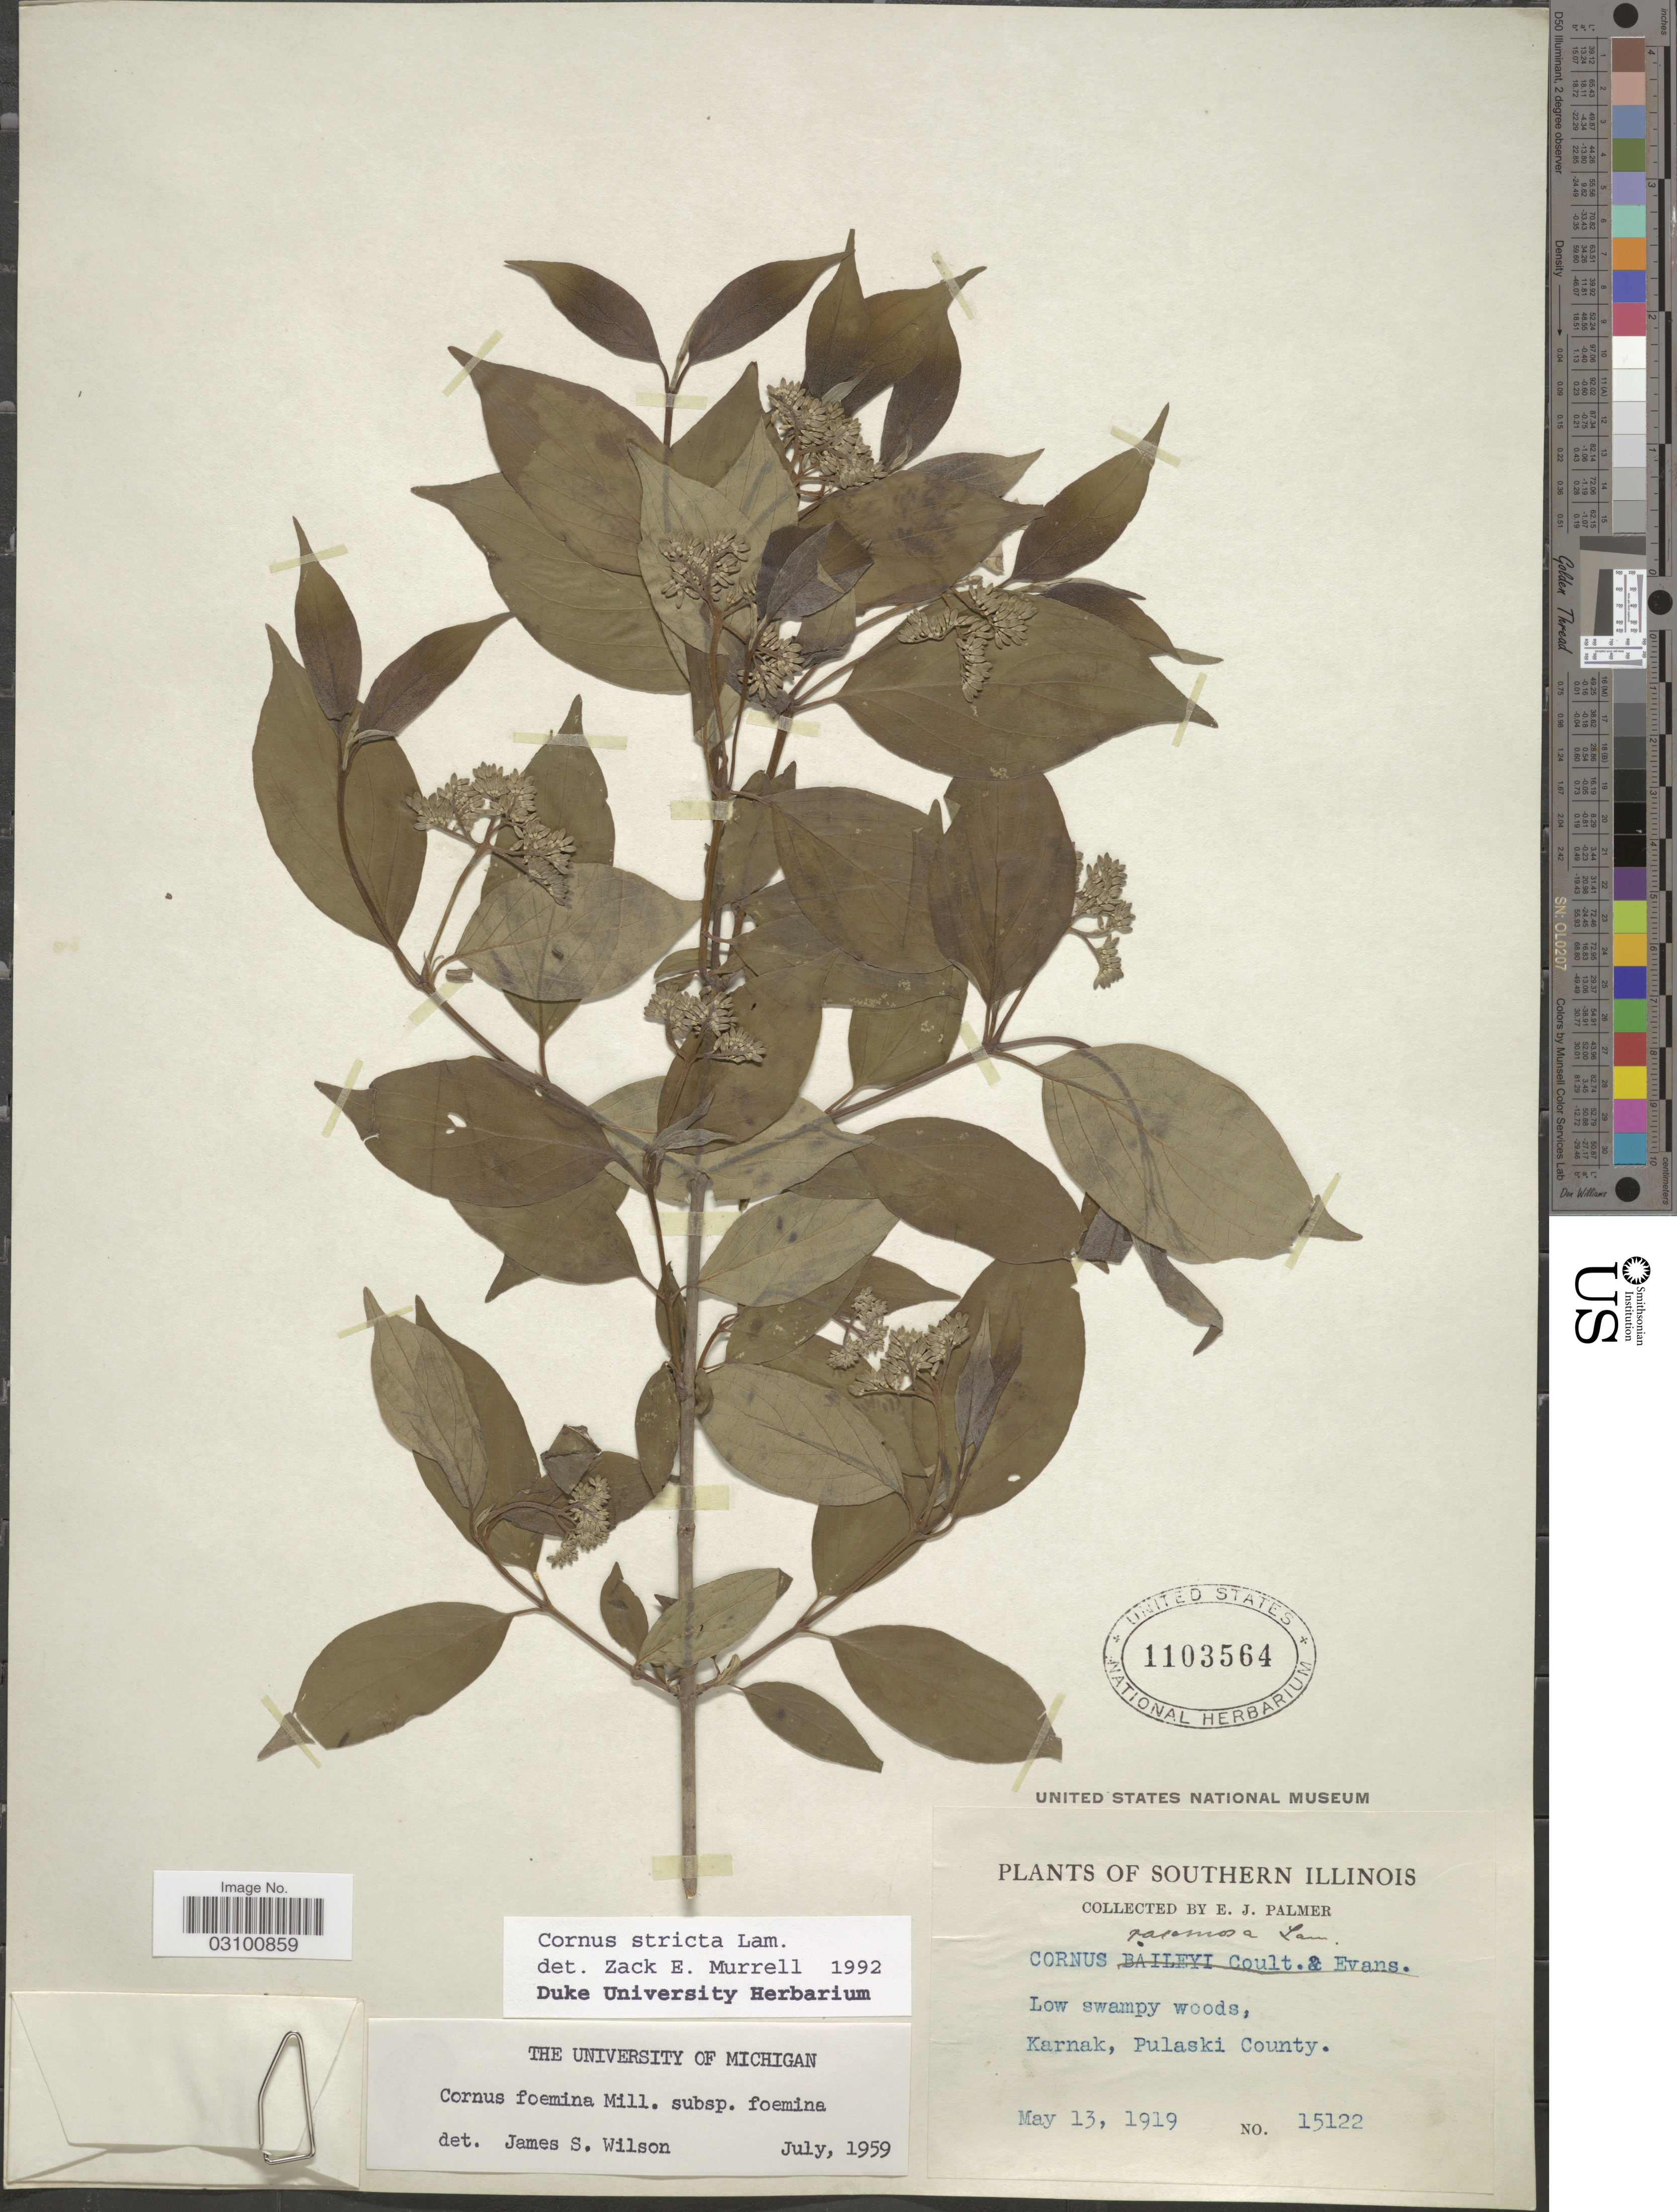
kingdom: Plantae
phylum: Tracheophyta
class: Magnoliopsida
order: Cornales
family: Cornaceae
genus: Cornus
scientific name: Cornus stricta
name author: Lam.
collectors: E. J. Palmer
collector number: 15122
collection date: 1919-05-13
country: United States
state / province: Illinois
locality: Southern Illinois. Low swampy woods, Karnak, Pulaski County.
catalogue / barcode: US 1103564